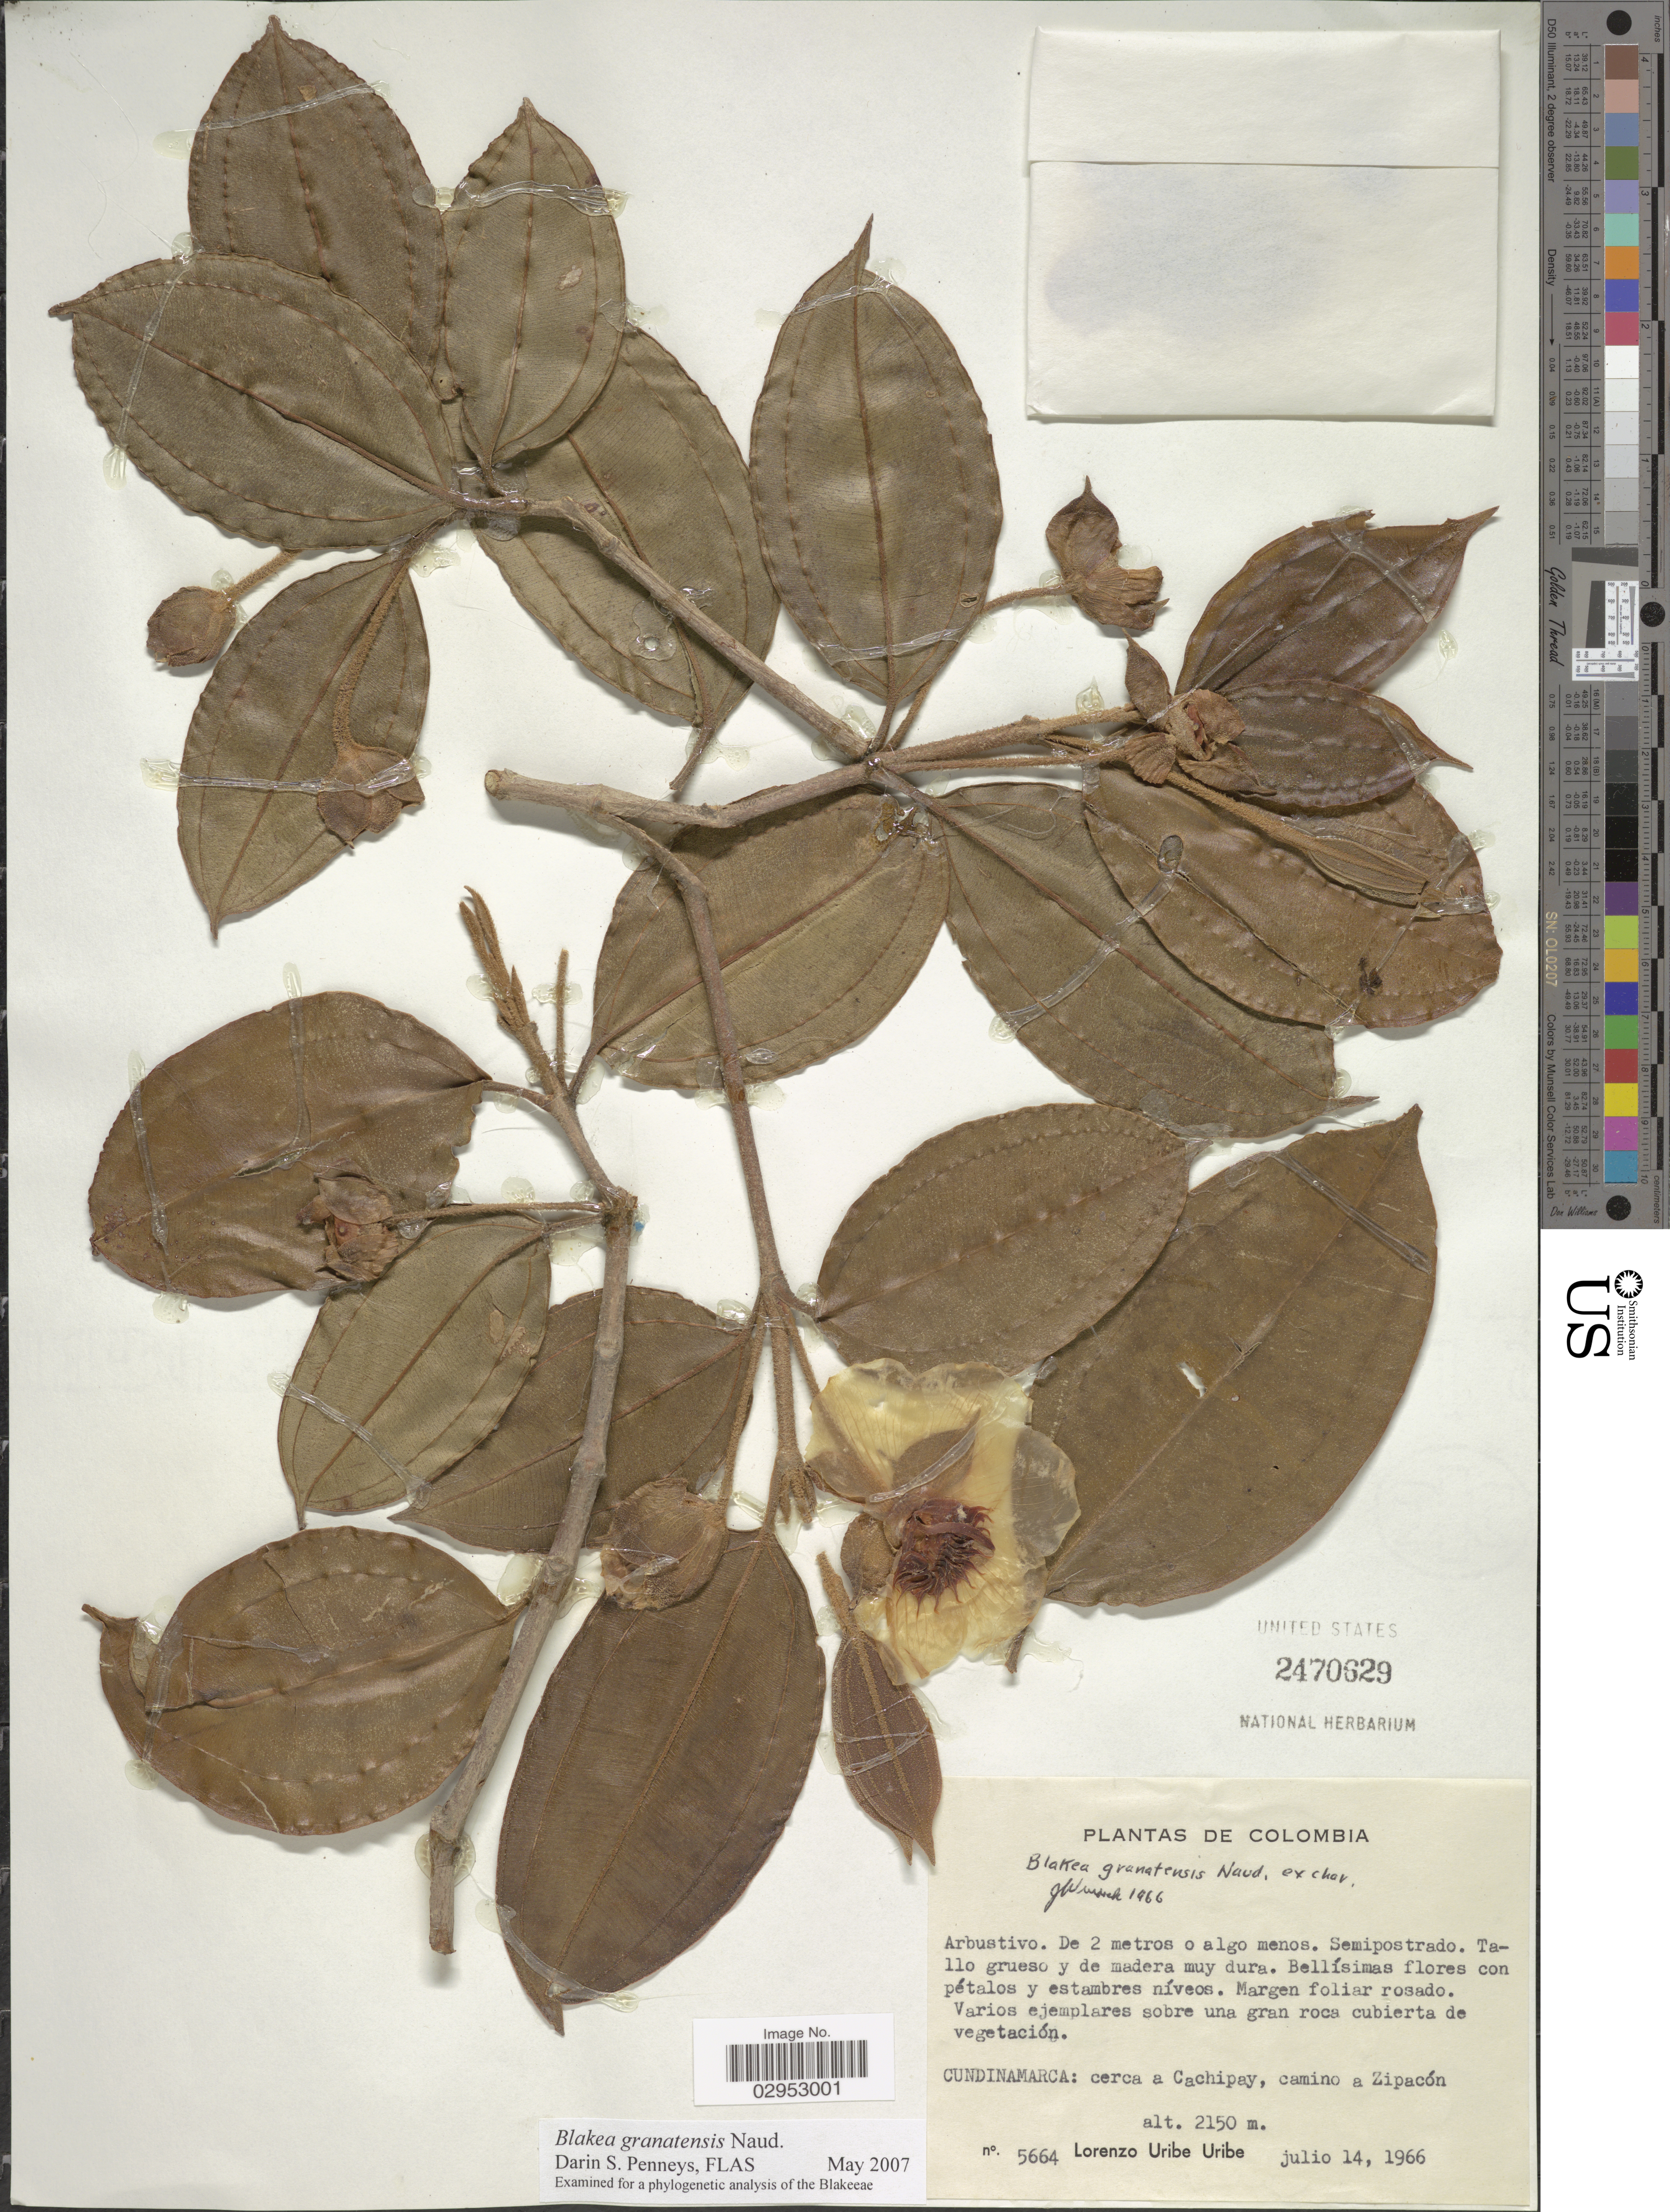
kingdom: Plantae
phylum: Tracheophyta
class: Magnoliopsida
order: Myrtales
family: Melastomataceae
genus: Blakea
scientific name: Blakea granatensis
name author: Naudin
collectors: L. Uribe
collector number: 5664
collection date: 1966-07-14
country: Colombia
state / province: Cundinamarca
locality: Cerca a Cachipay, camino a Zipacón.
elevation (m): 2150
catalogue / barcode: US 2470629